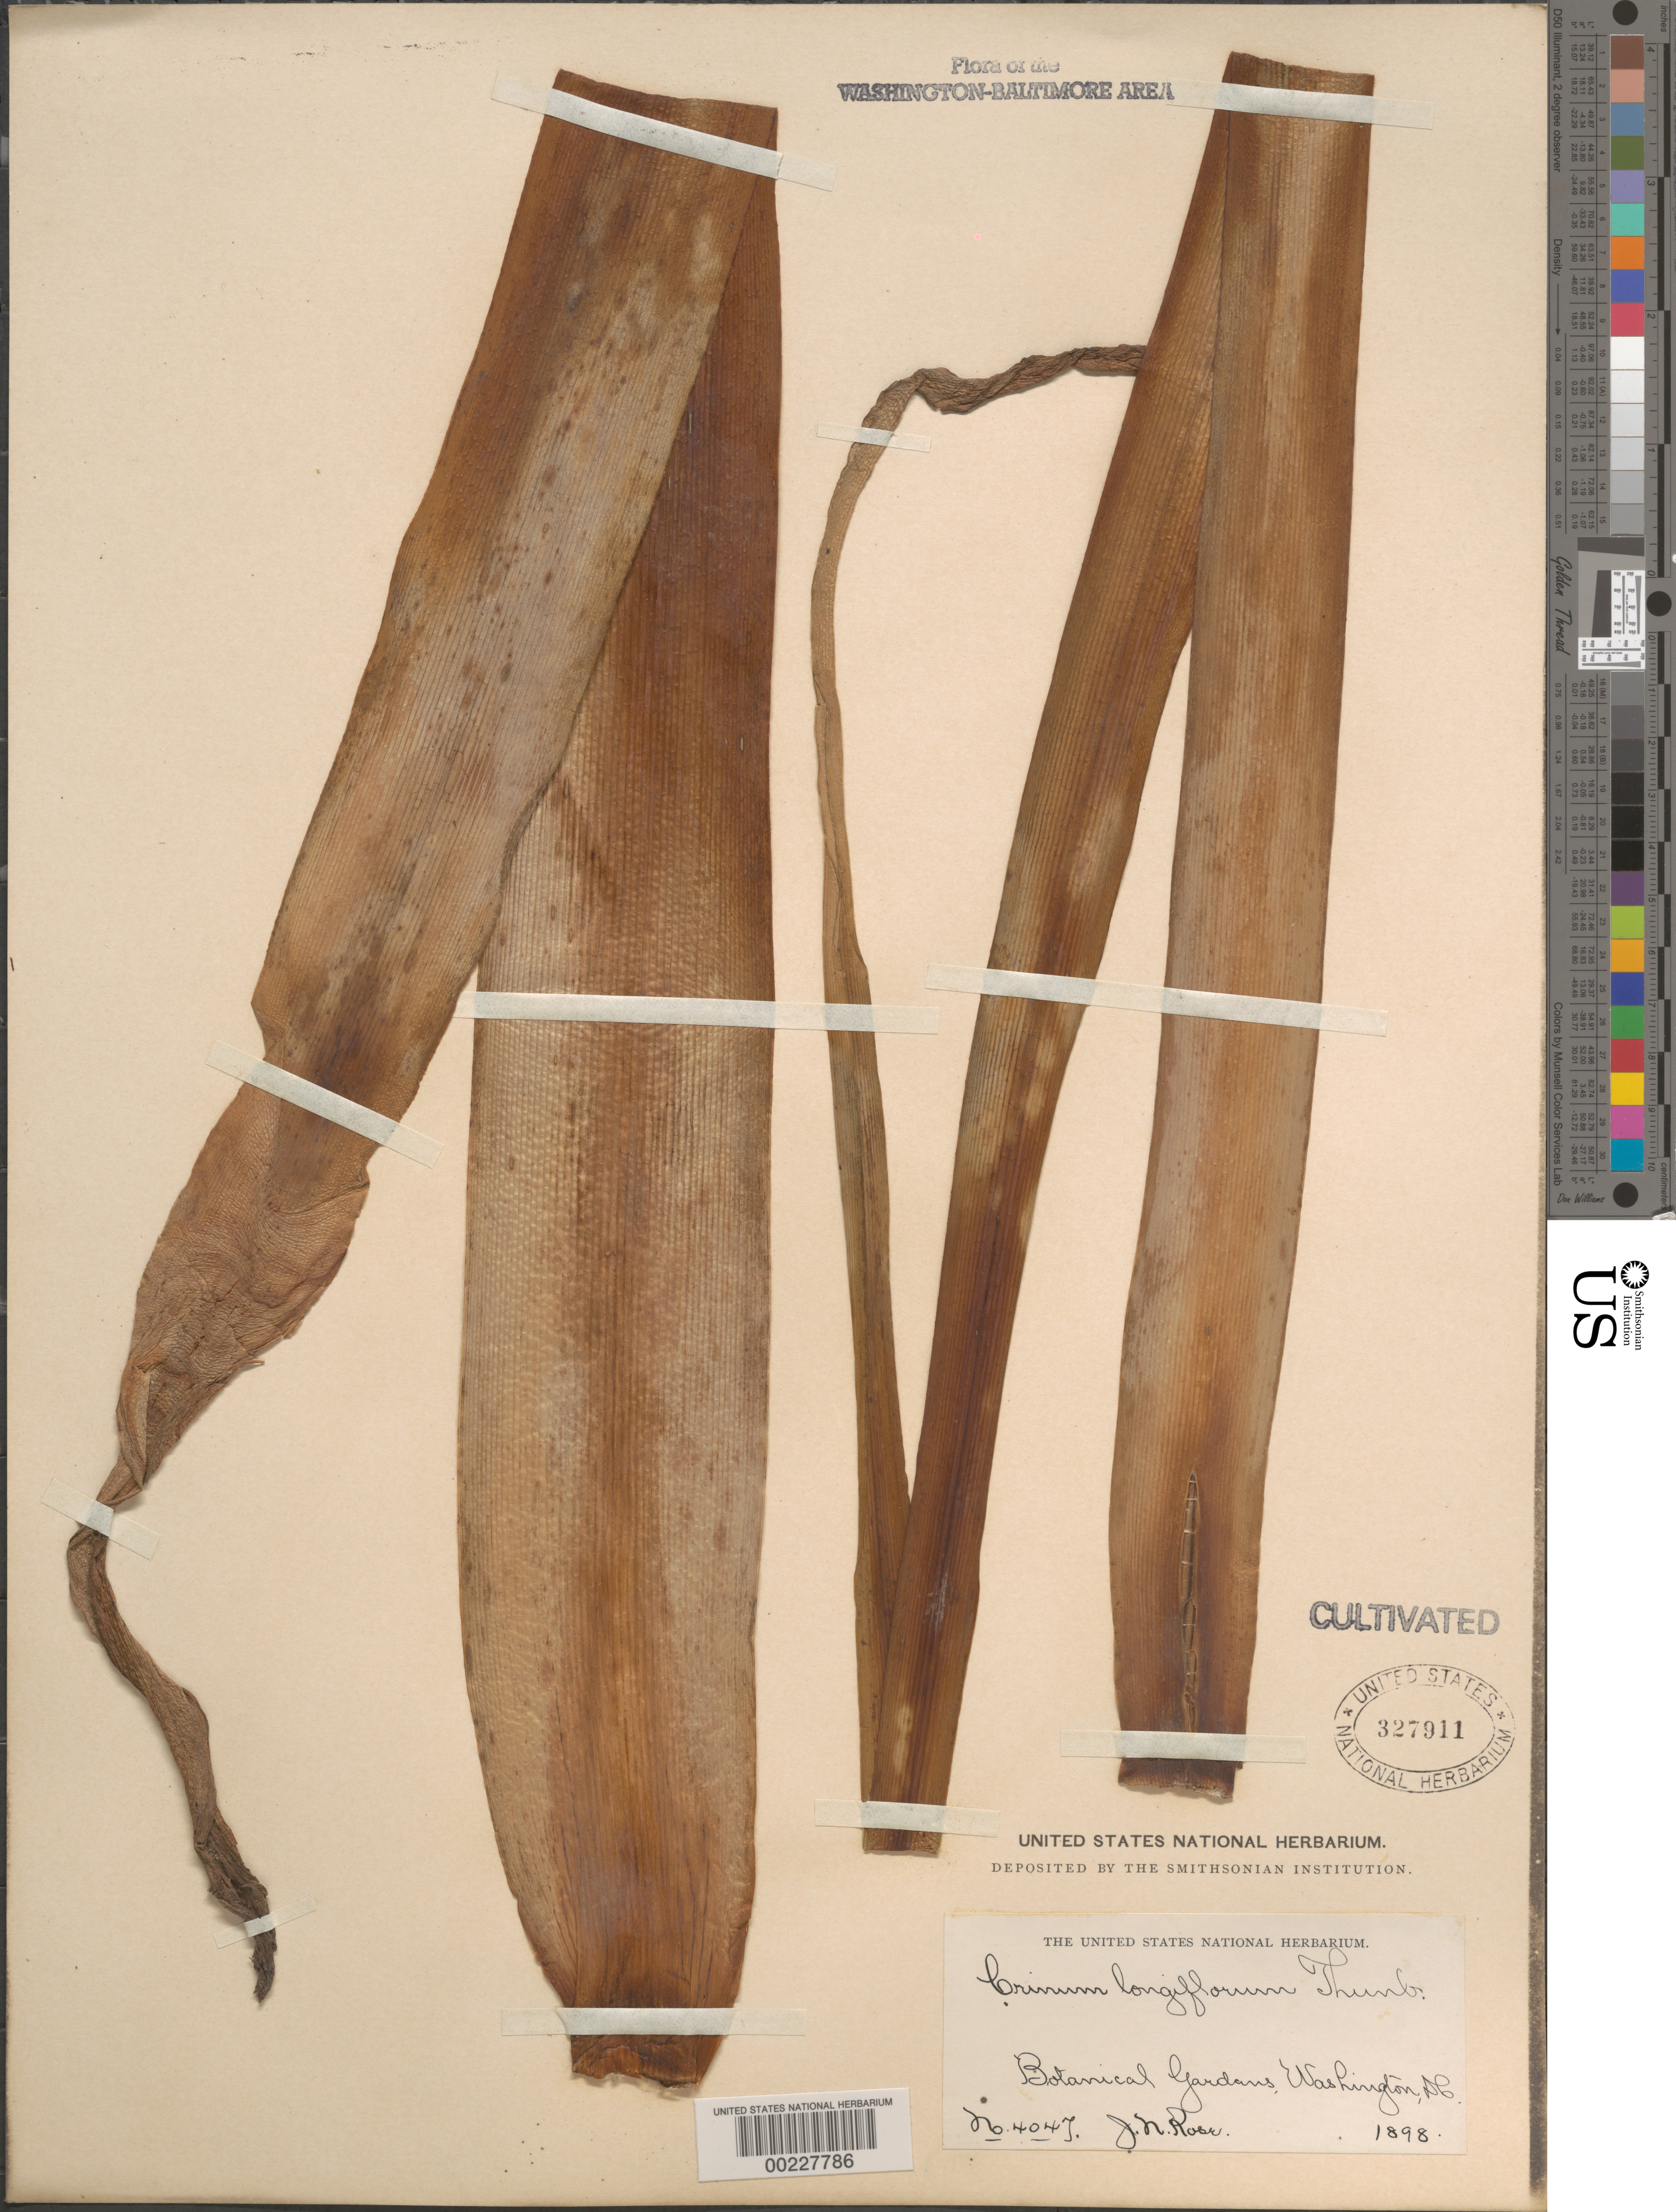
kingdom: Plantae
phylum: Tracheophyta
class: Liliopsida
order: Asparagales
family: Amaryllidaceae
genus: Crinum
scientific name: Crinum longiflorum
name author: Herb.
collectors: J. N. Rose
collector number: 4047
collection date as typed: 1898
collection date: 1898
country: United States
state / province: District of Columbia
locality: Botanical gardens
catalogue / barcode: US 327911